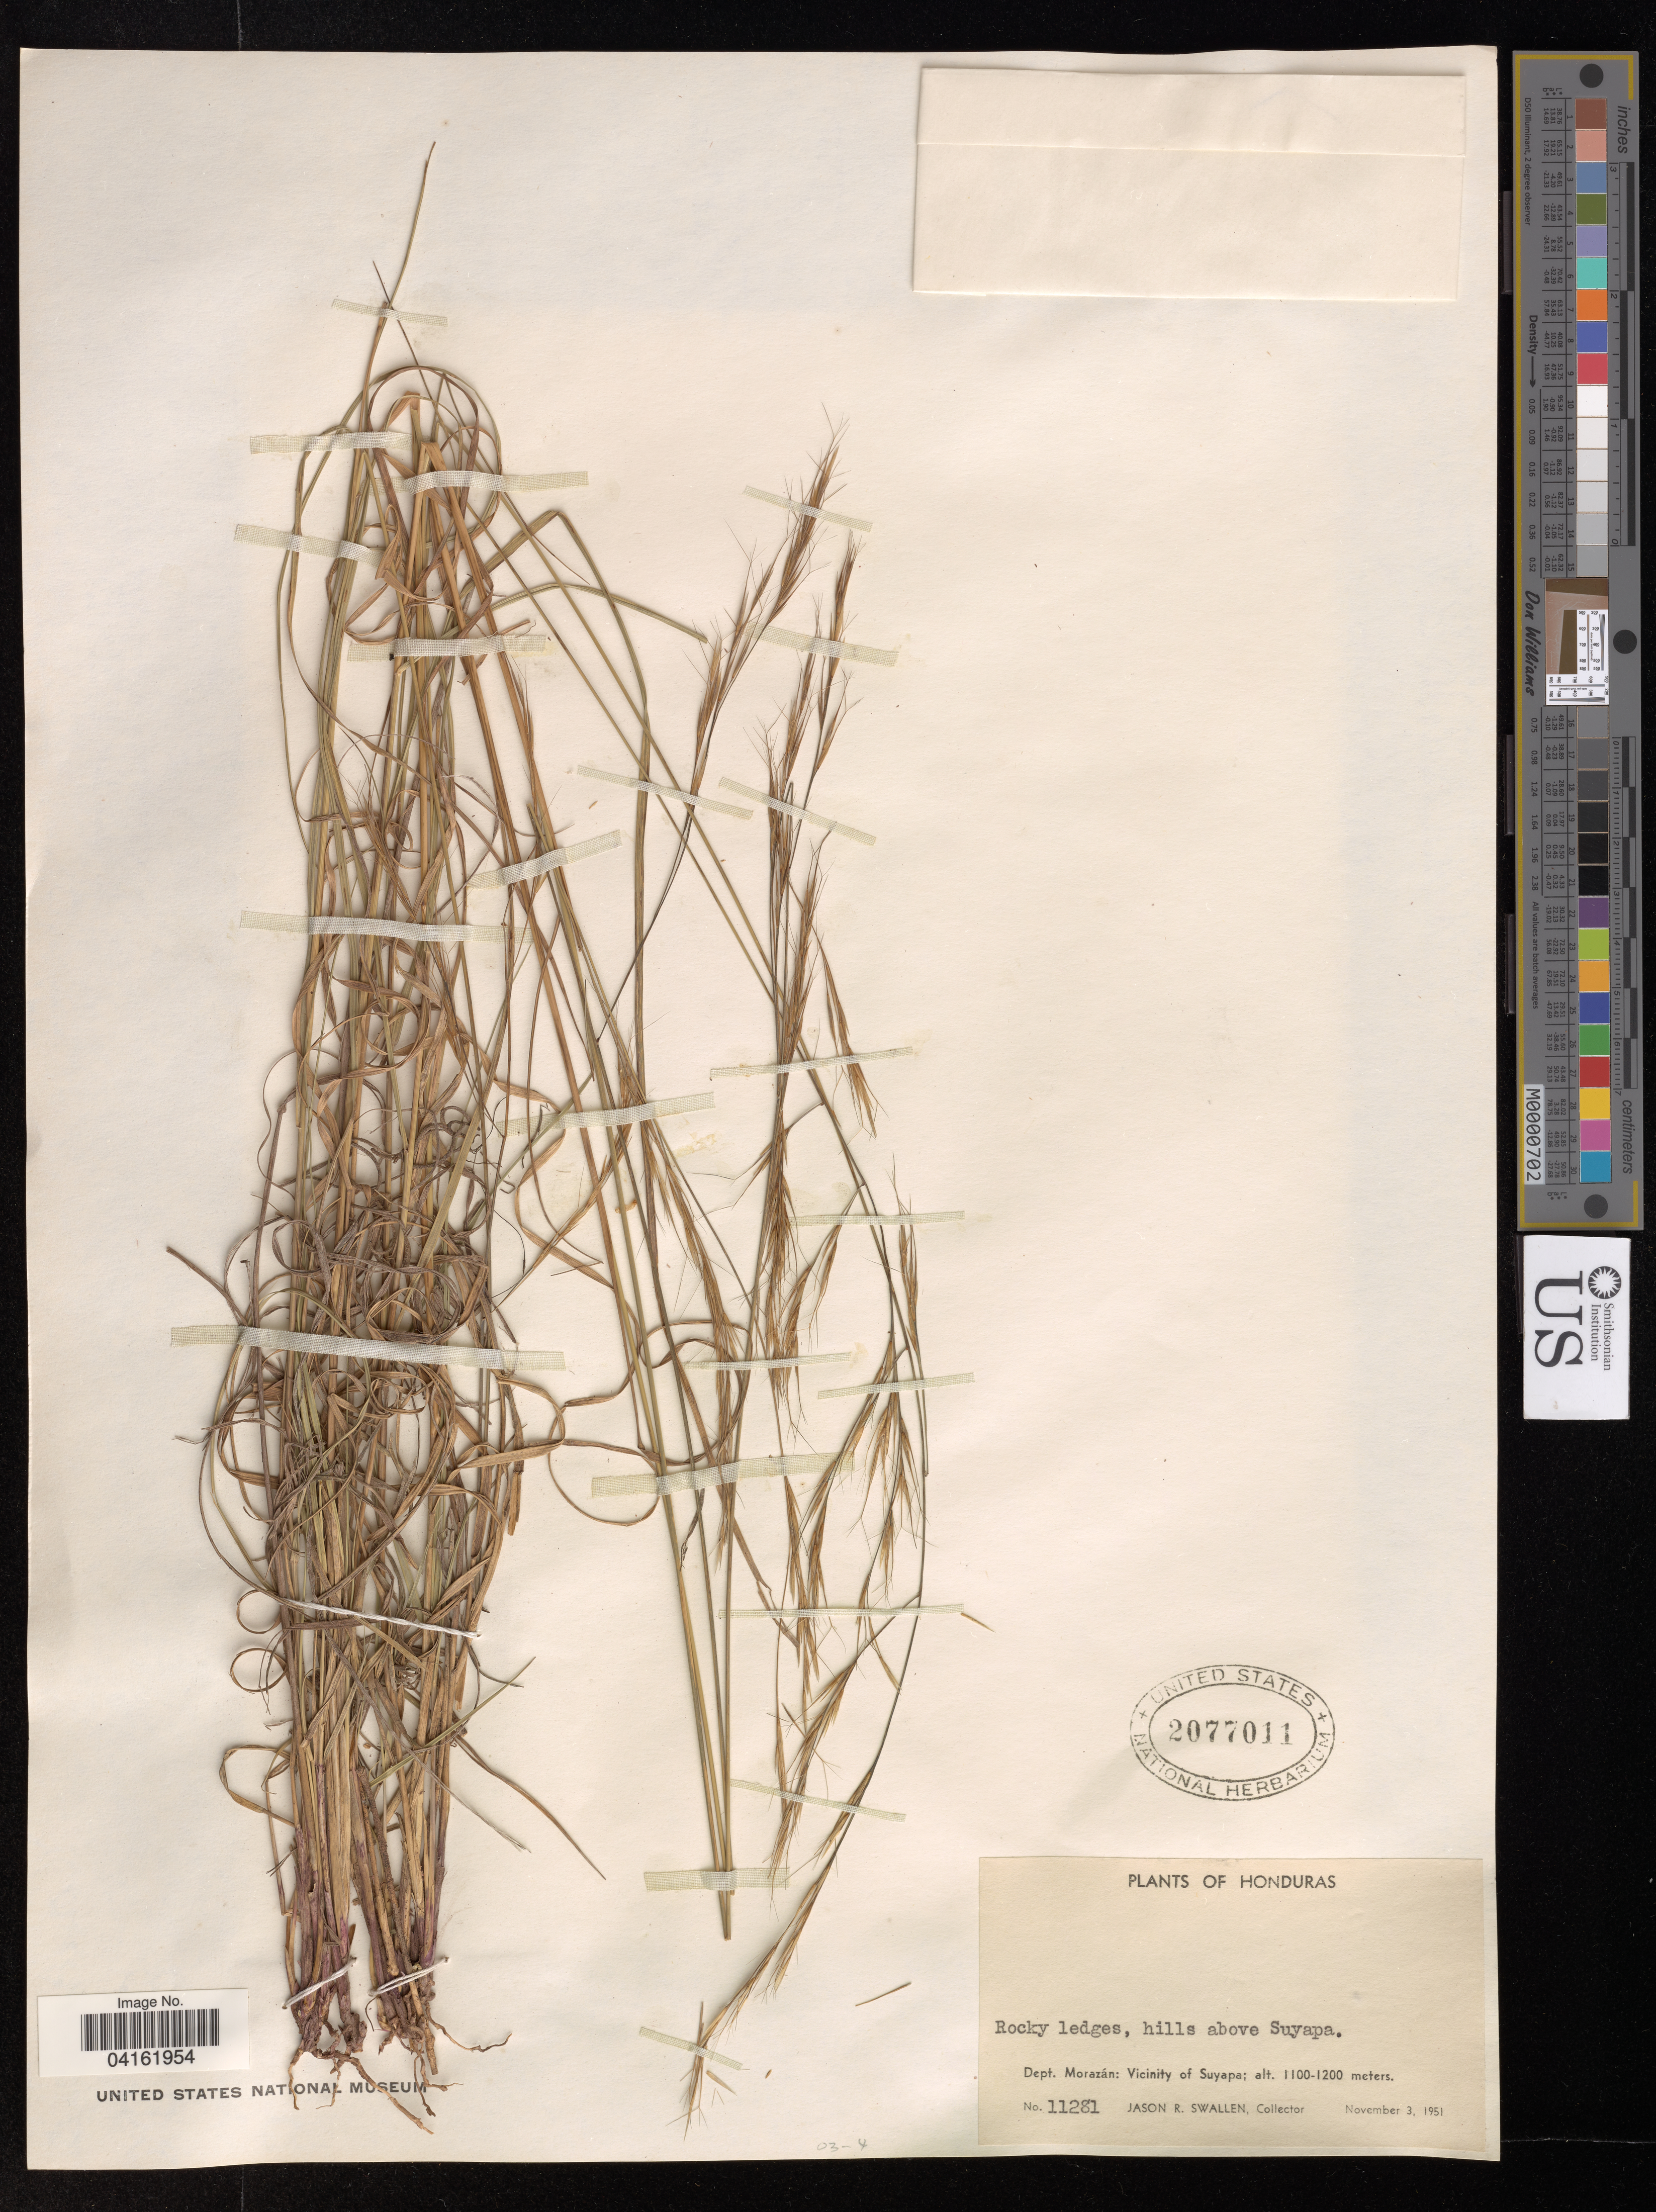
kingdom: Plantae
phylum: Tracheophyta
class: Liliopsida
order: Poales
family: Poaceae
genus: Aristida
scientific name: Aristida sp.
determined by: Strong, Mark T., (BOT), Smithsonian Institution - National Museum of Natural History (UNITED STATES)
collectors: J. R. Swallen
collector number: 11281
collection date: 1951-11-03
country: Honduras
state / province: Fco. Morazán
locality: Vicinity of Suyapa.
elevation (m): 1100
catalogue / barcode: US 2077011